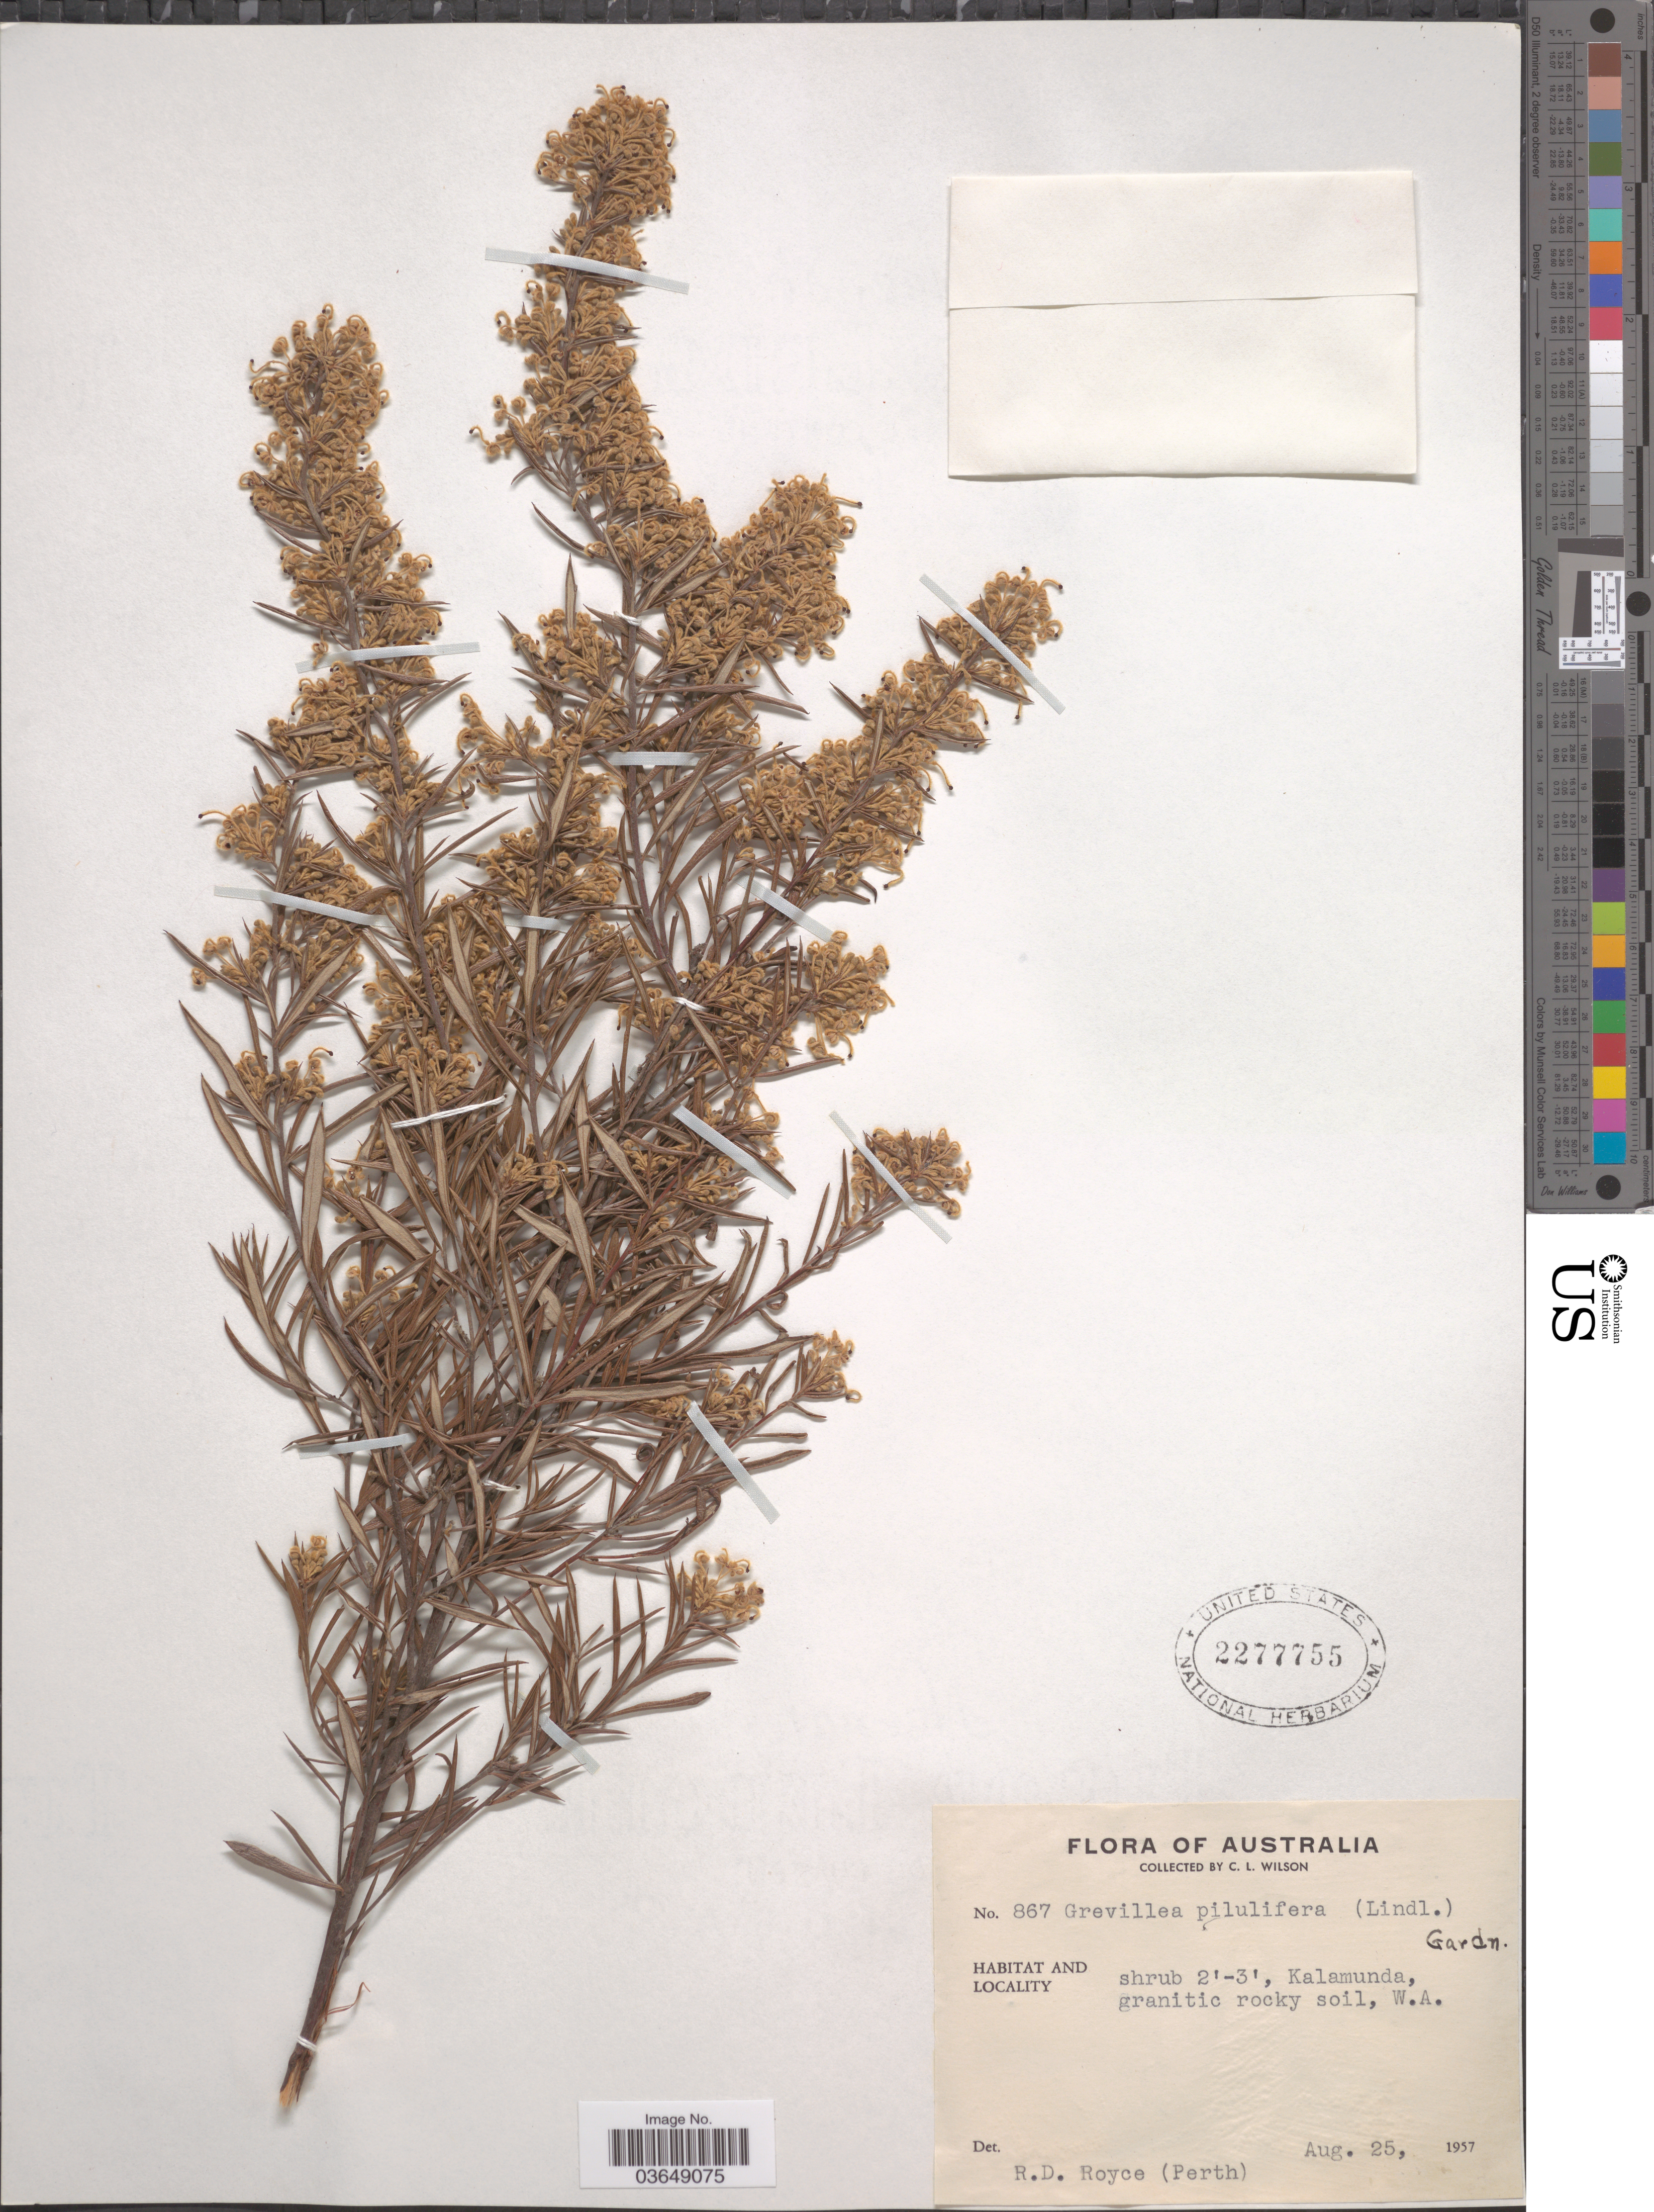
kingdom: Plantae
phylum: Tracheophyta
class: Magnoliopsida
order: Proteales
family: Proteaceae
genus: Grevillea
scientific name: Grevillea pilulifera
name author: (Lindl.) Druce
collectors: C. L. Wilson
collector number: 867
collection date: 1957-08-25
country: Australia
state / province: Western Australia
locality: Kalamunda.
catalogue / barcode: US 2277755